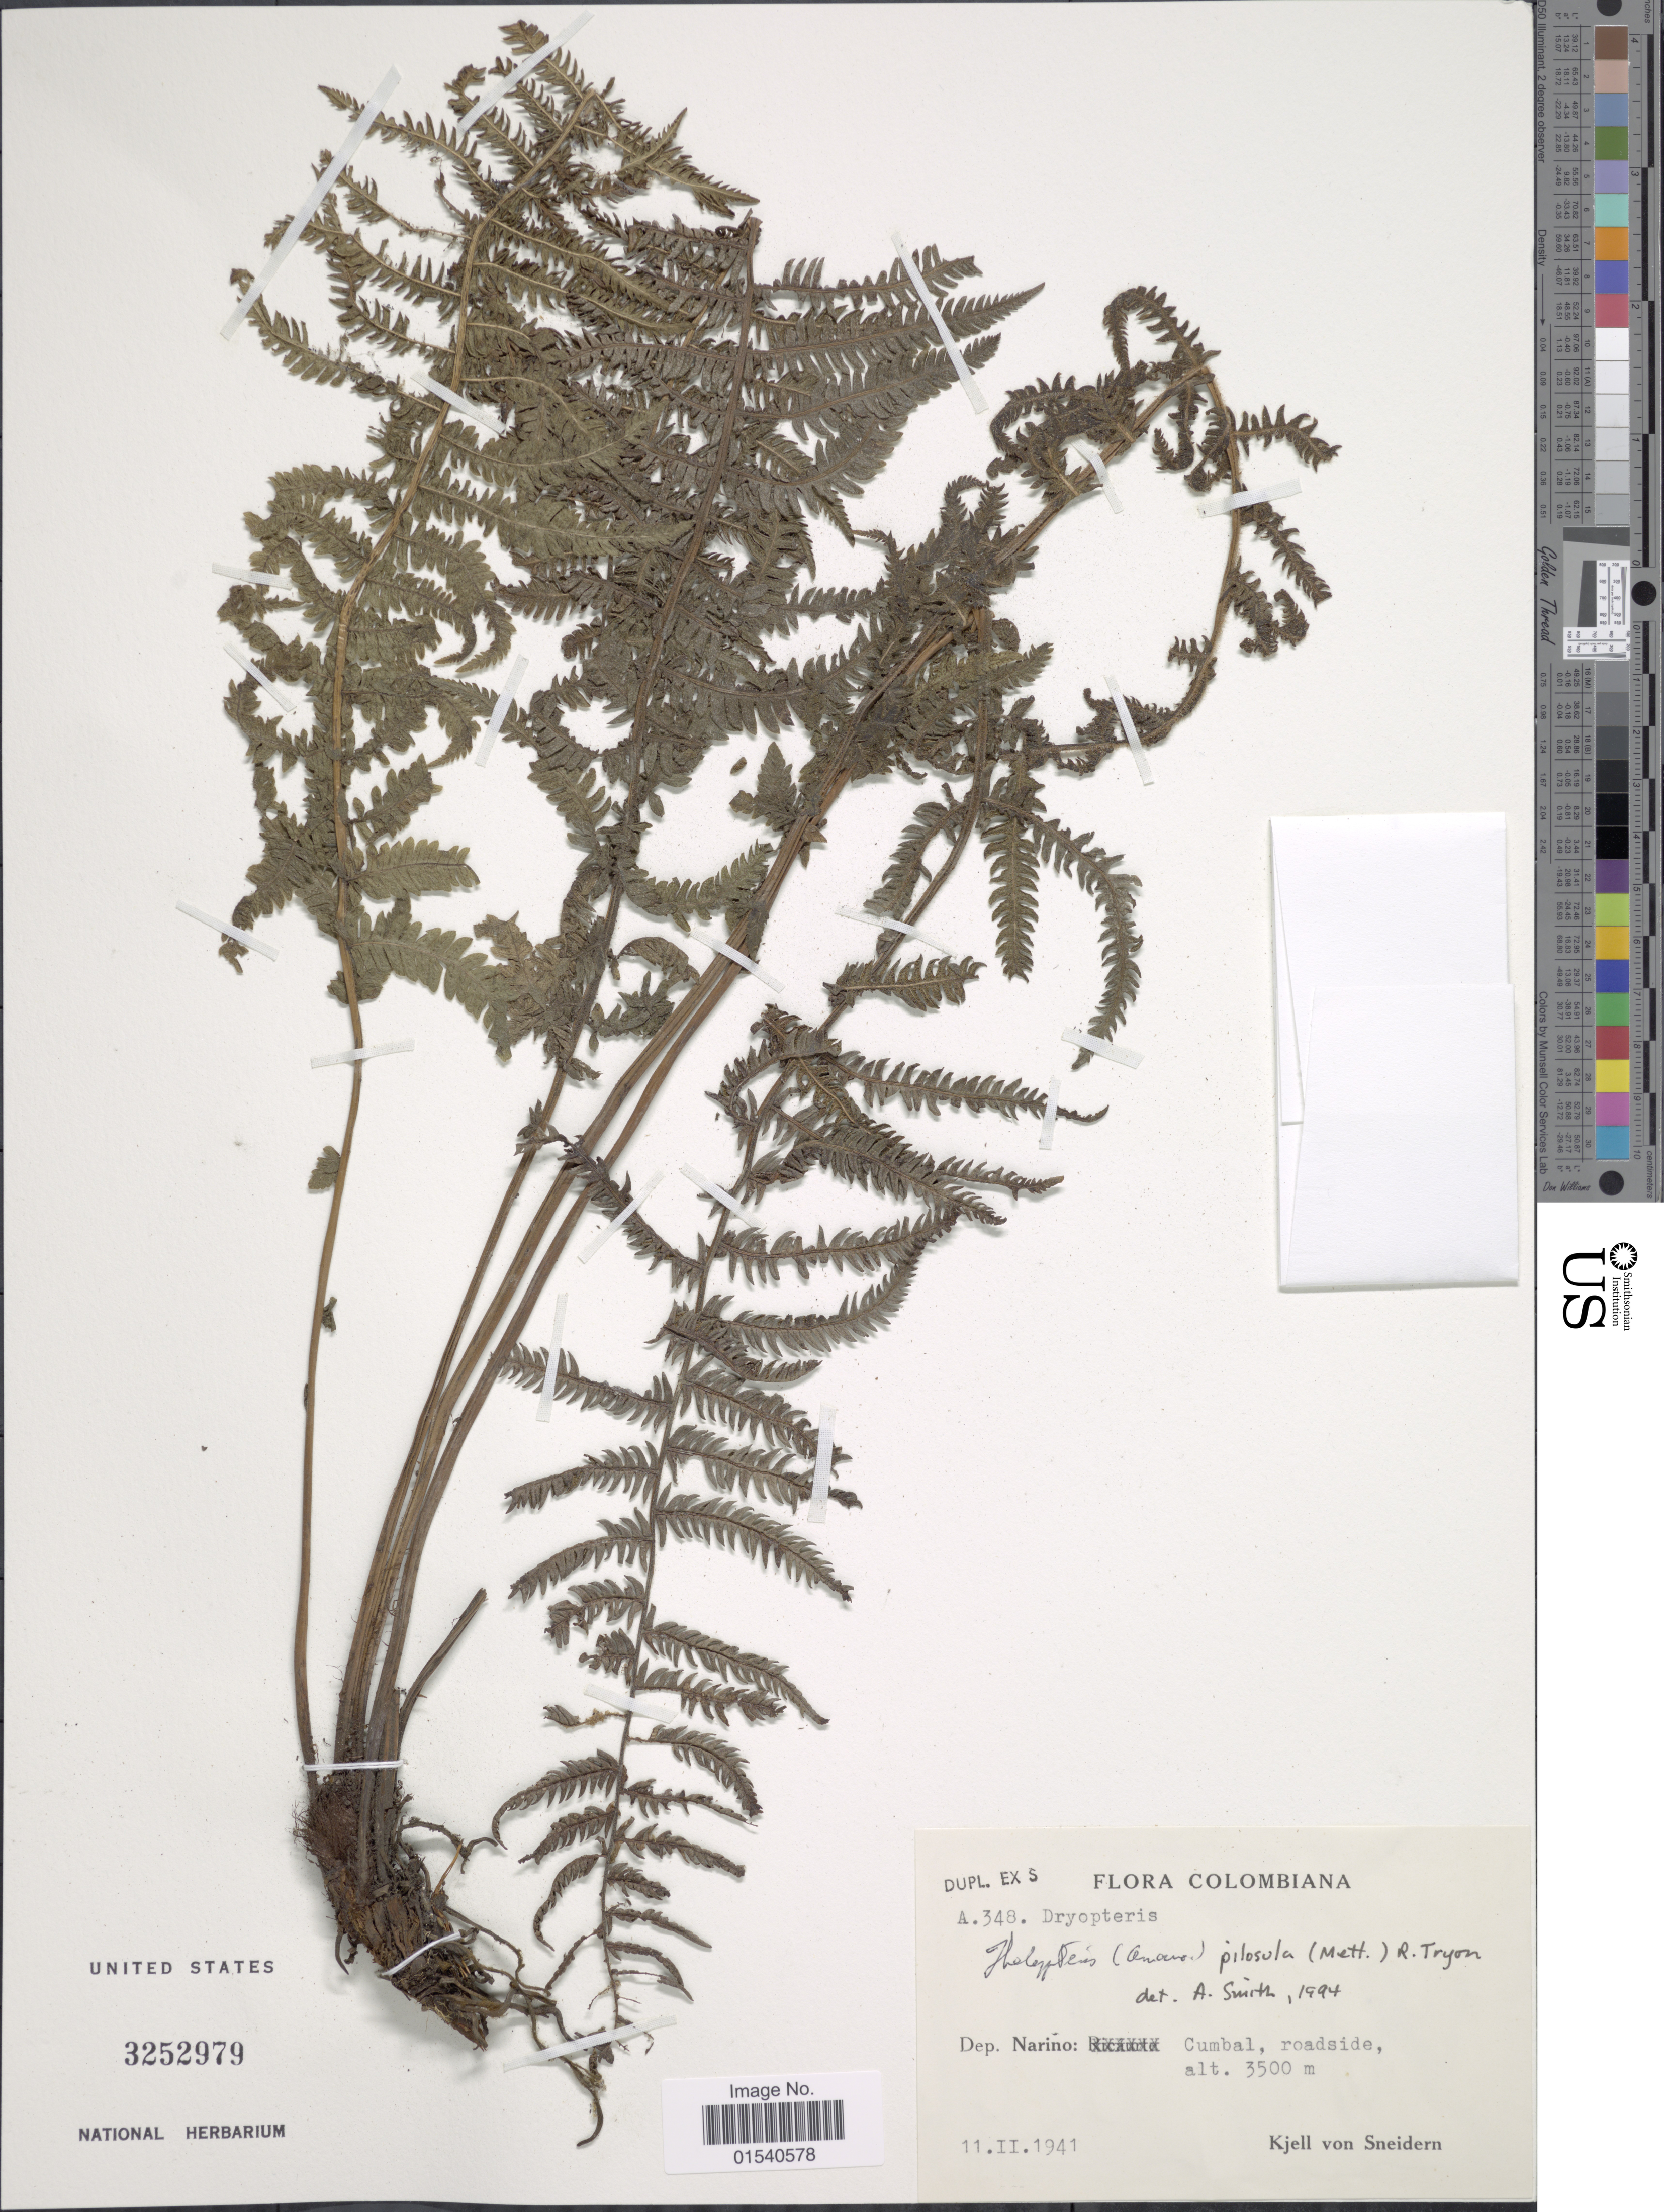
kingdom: Plantae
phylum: Tracheophyta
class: Polypodiopsida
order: Polypodiales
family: Thelypteridaceae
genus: Amauropelta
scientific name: Amauropelta pilosula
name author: (Klotzsch & H. Karst.) Á. Löve & D. Löve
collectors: K. von Sneidern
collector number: A.348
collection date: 1941-02-11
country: Colombia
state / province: Nariño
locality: Dep. Nariño: Cumbal, roadside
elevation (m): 3500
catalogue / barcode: US 3252979